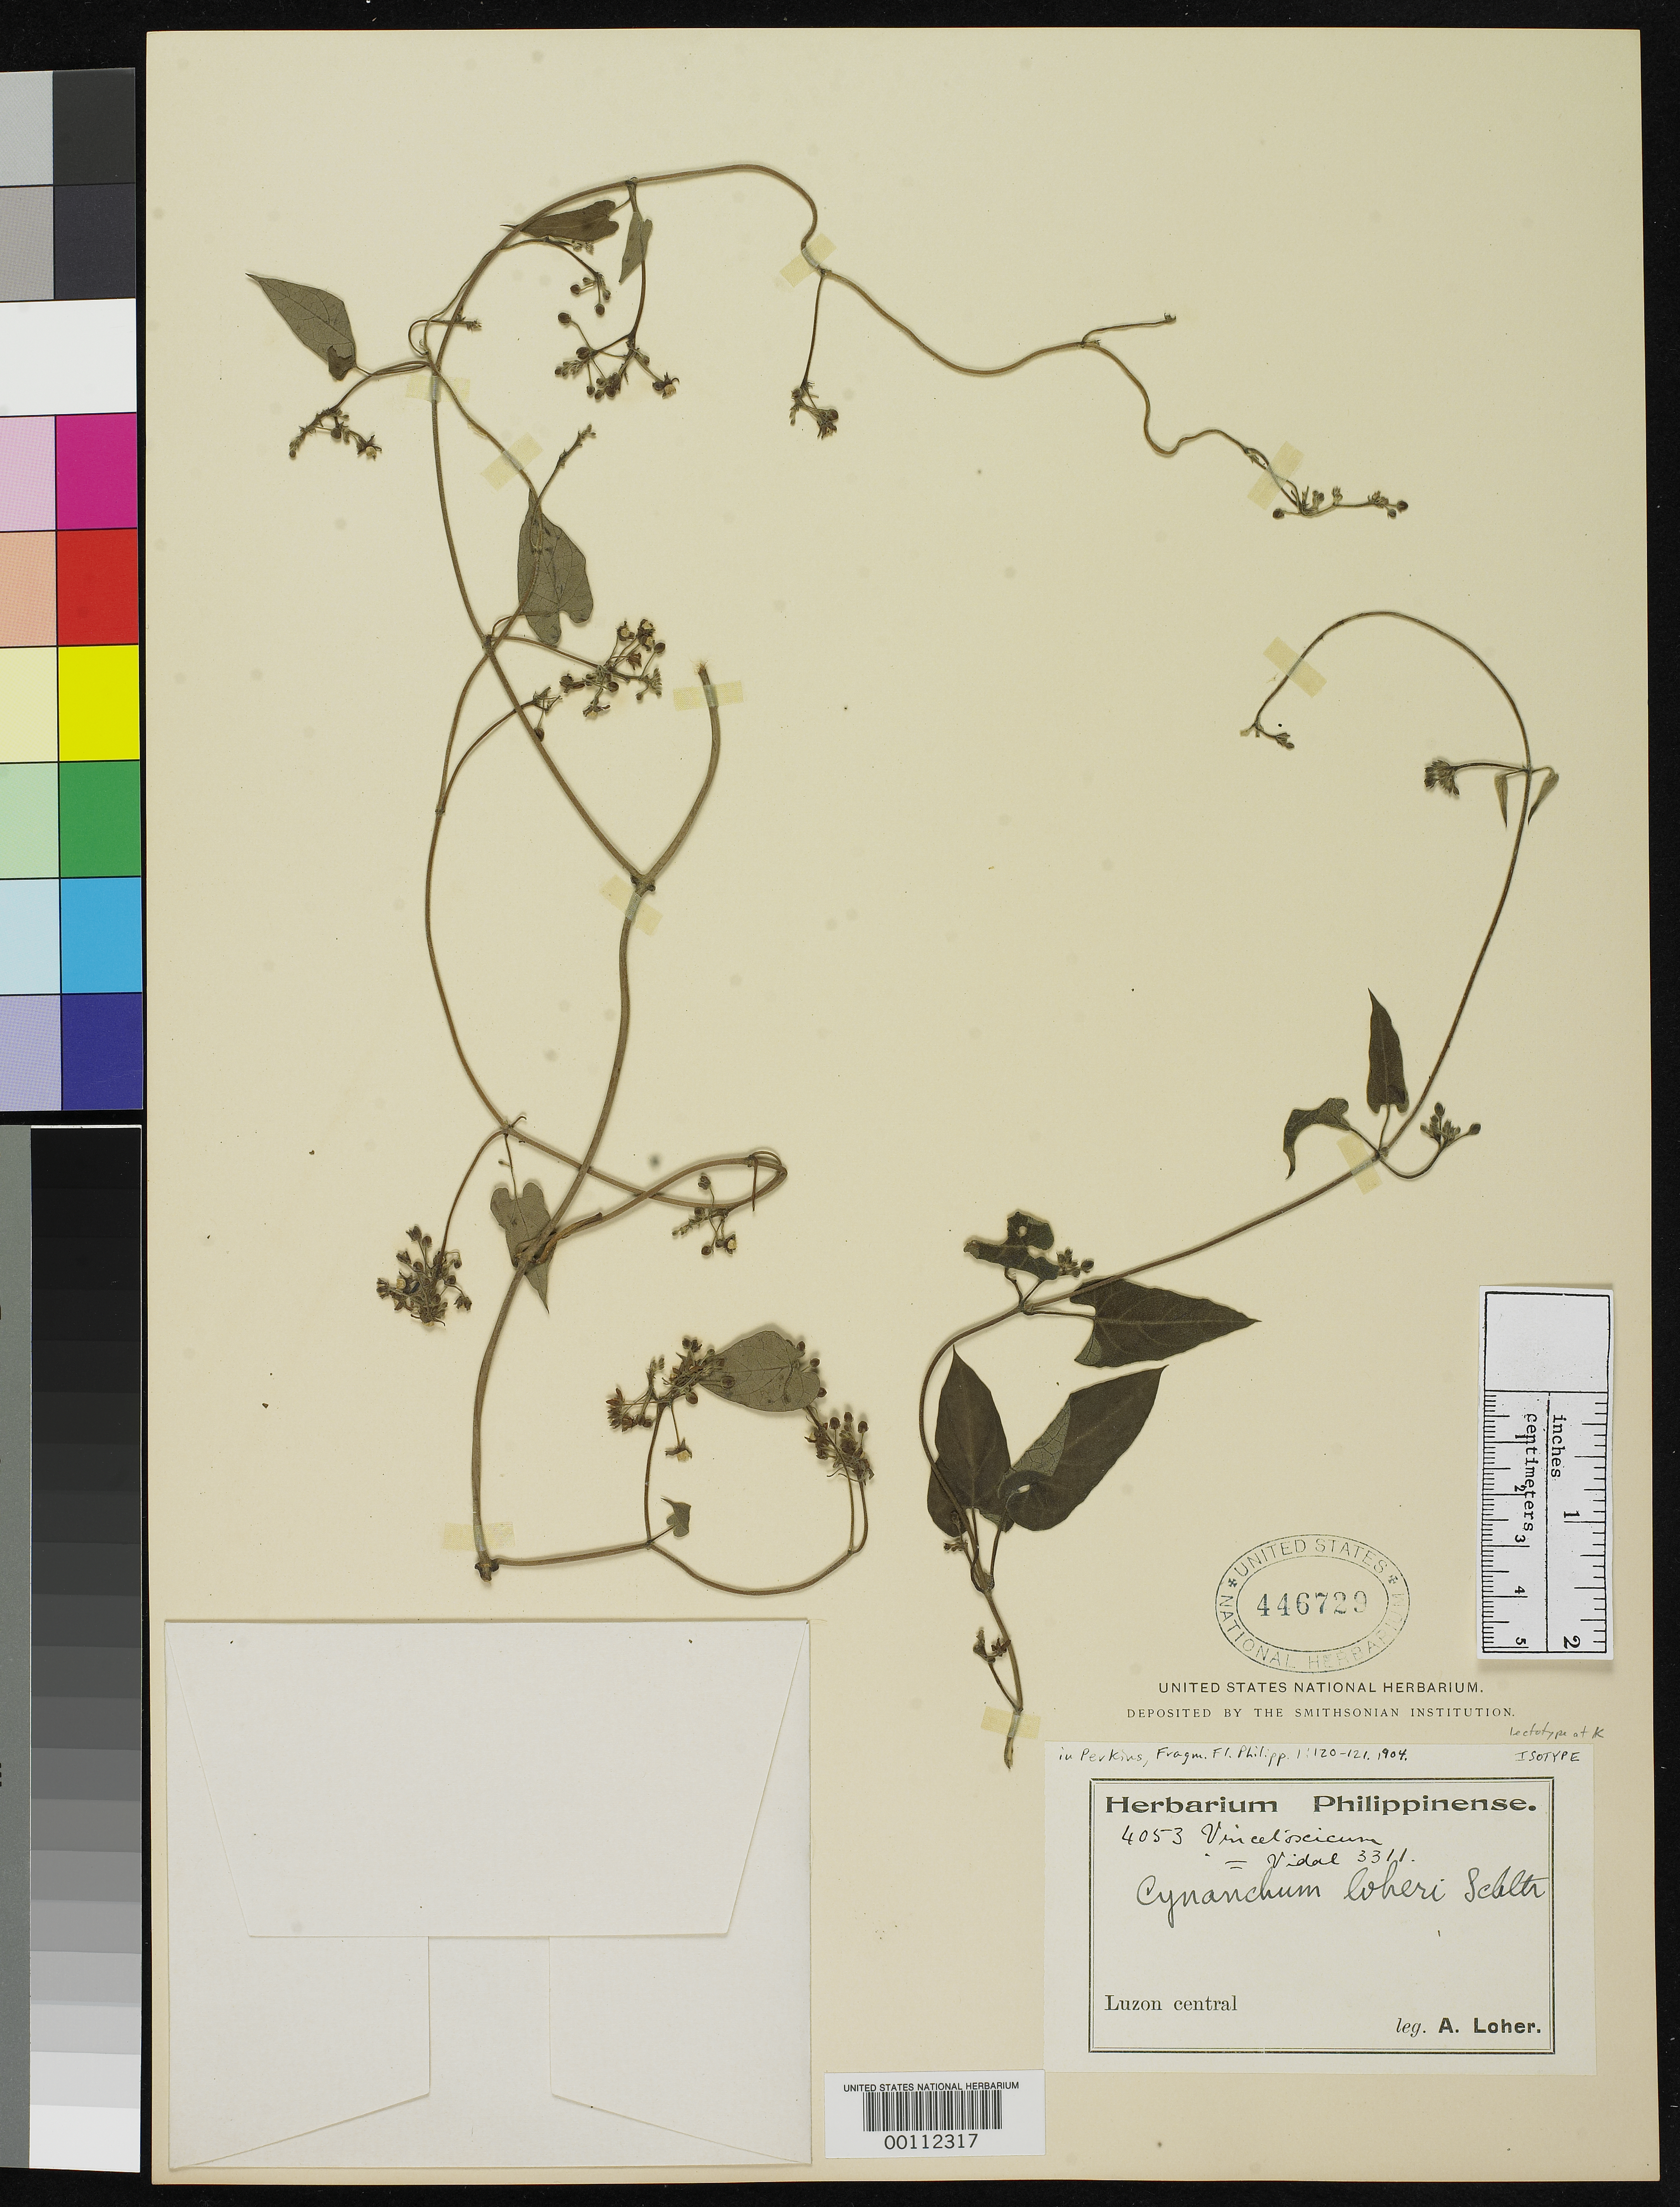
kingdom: Plantae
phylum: Tracheophyta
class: Magnoliopsida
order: Gentianales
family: Apocynaceae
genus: Cynanchum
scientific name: Cynanchum loheri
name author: Schltr. in Perkins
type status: Isotype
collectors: A. Loher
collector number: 4053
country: Philippines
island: Luzon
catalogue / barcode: US 446729